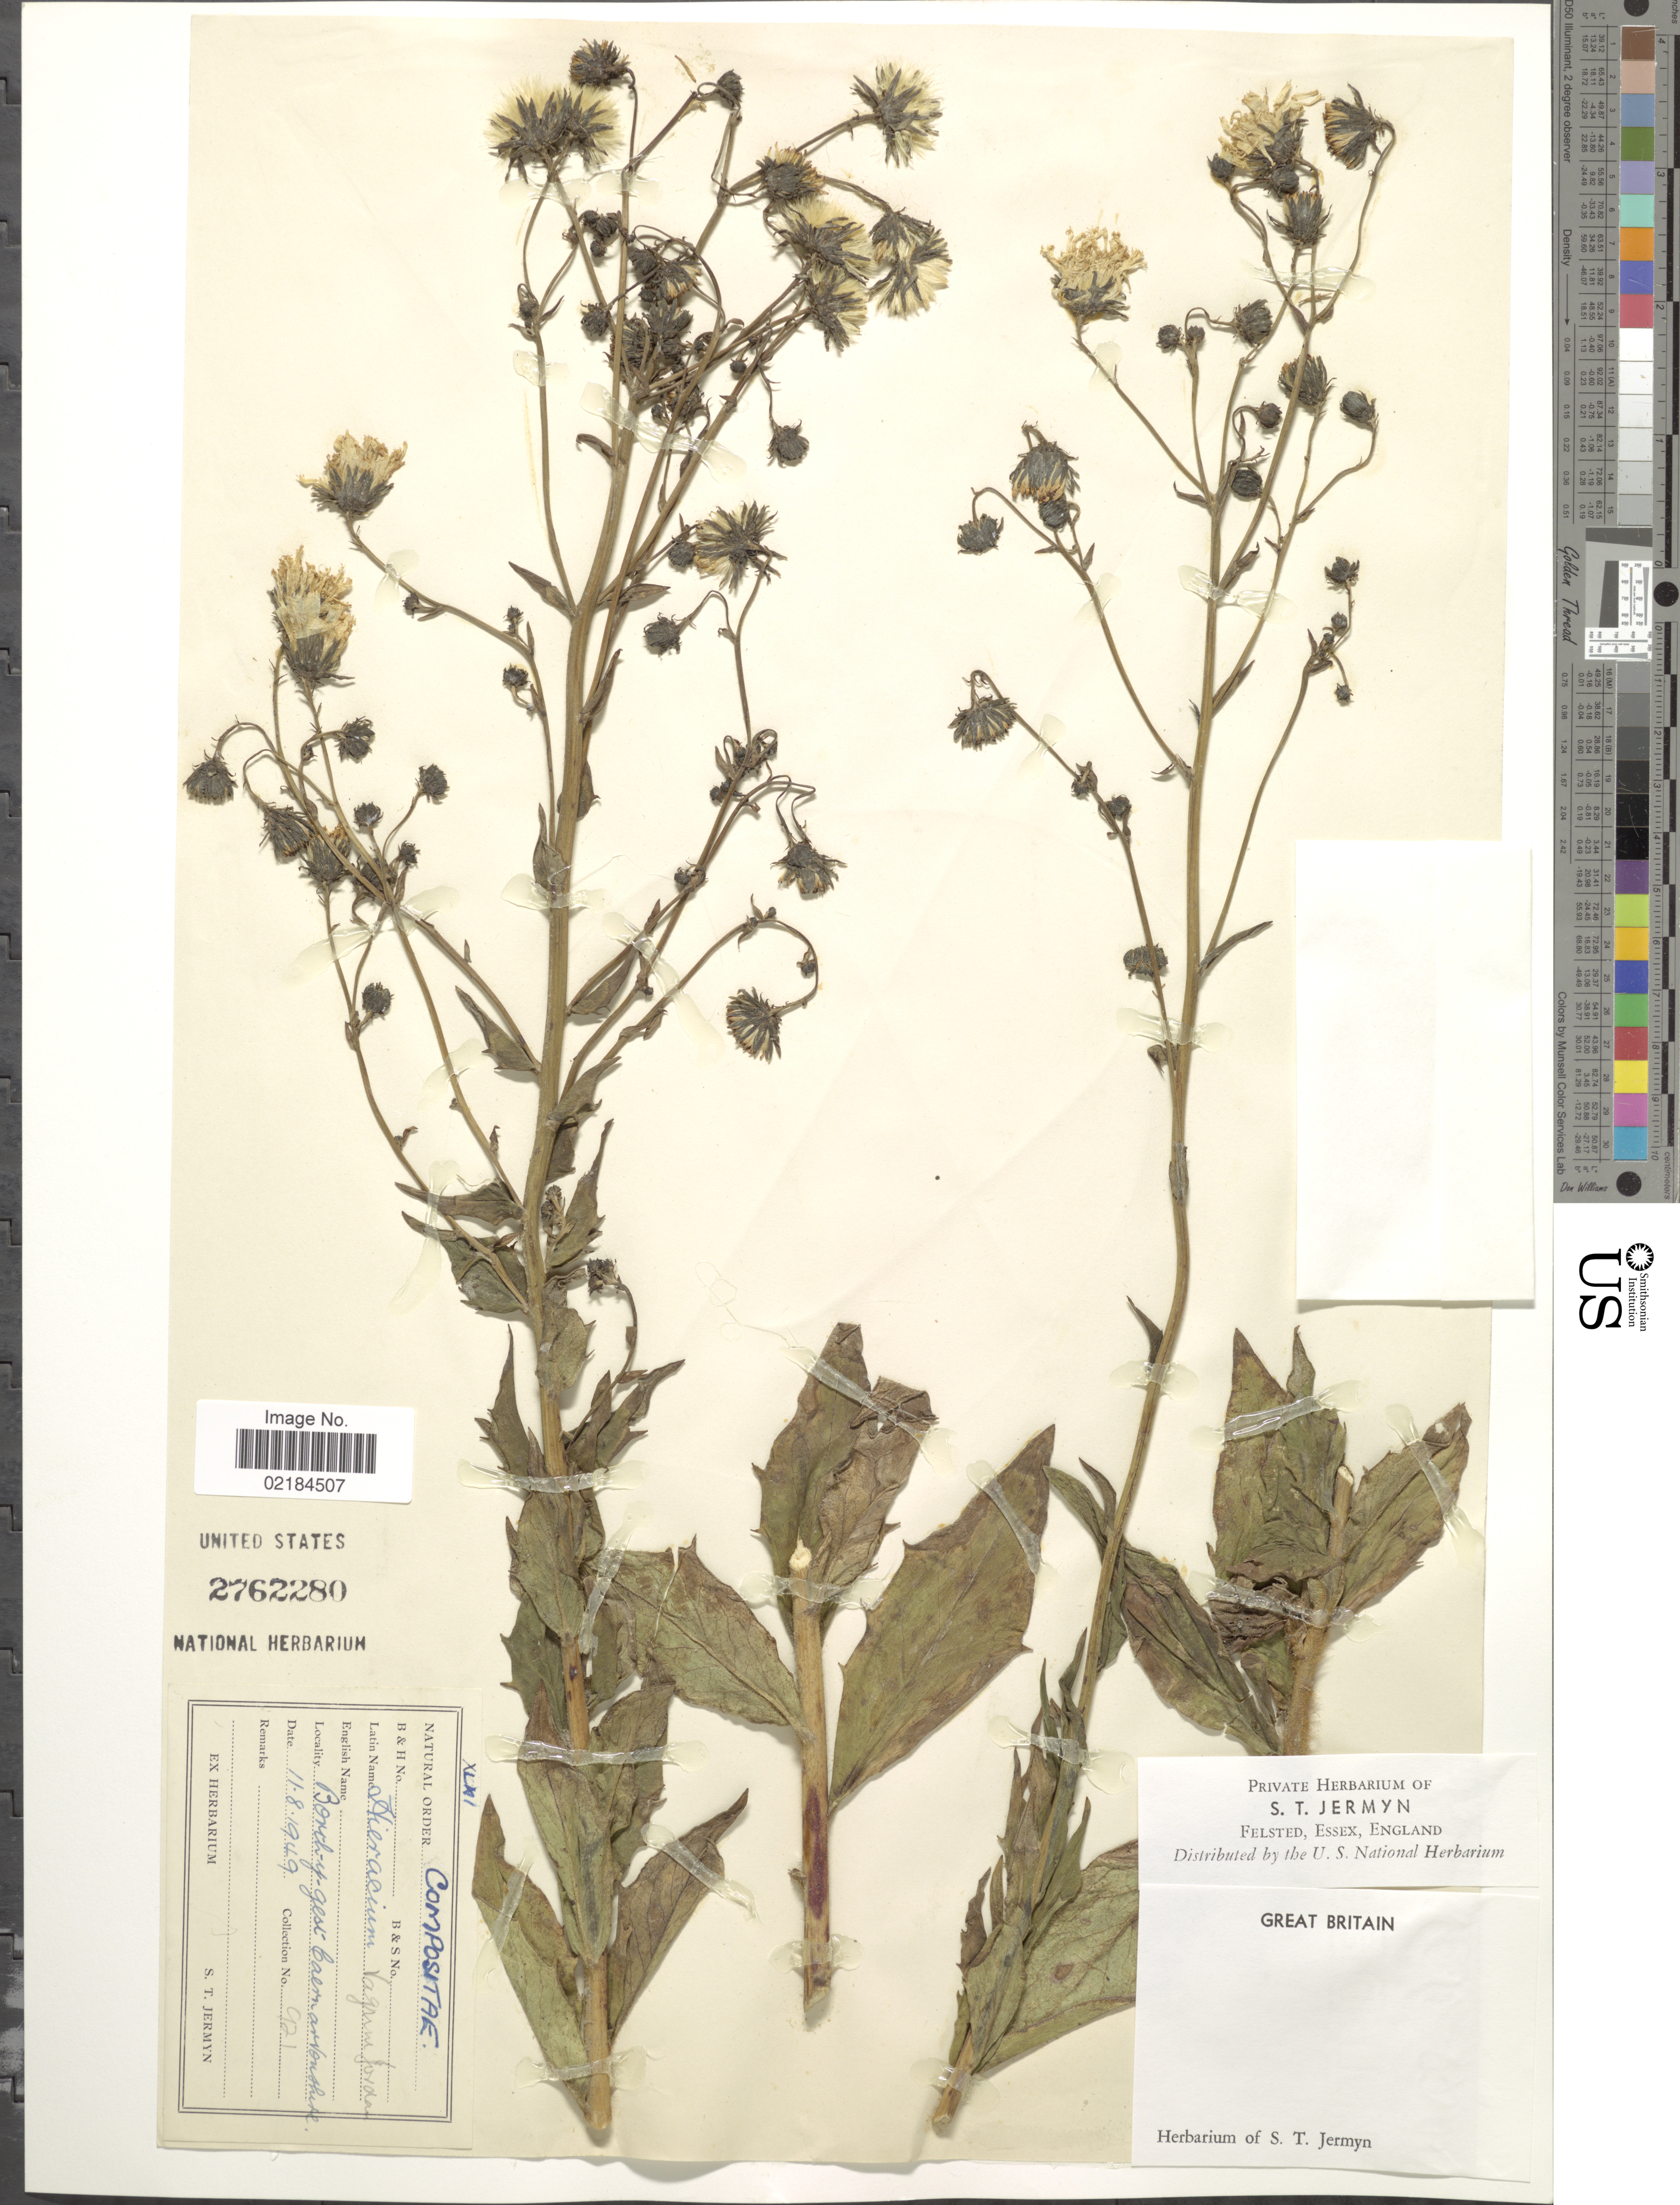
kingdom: Plantae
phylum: Tracheophyta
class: Magnoliopsida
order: Asterales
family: Asteraceae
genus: Hieracium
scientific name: Hieracium sabaudum subsp. vagum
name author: Zahn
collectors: S. Jermyn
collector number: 921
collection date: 1949-08-11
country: United Kingdom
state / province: Wales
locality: Borth-Y-Gest, Caernarvonschire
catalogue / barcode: US 2762280